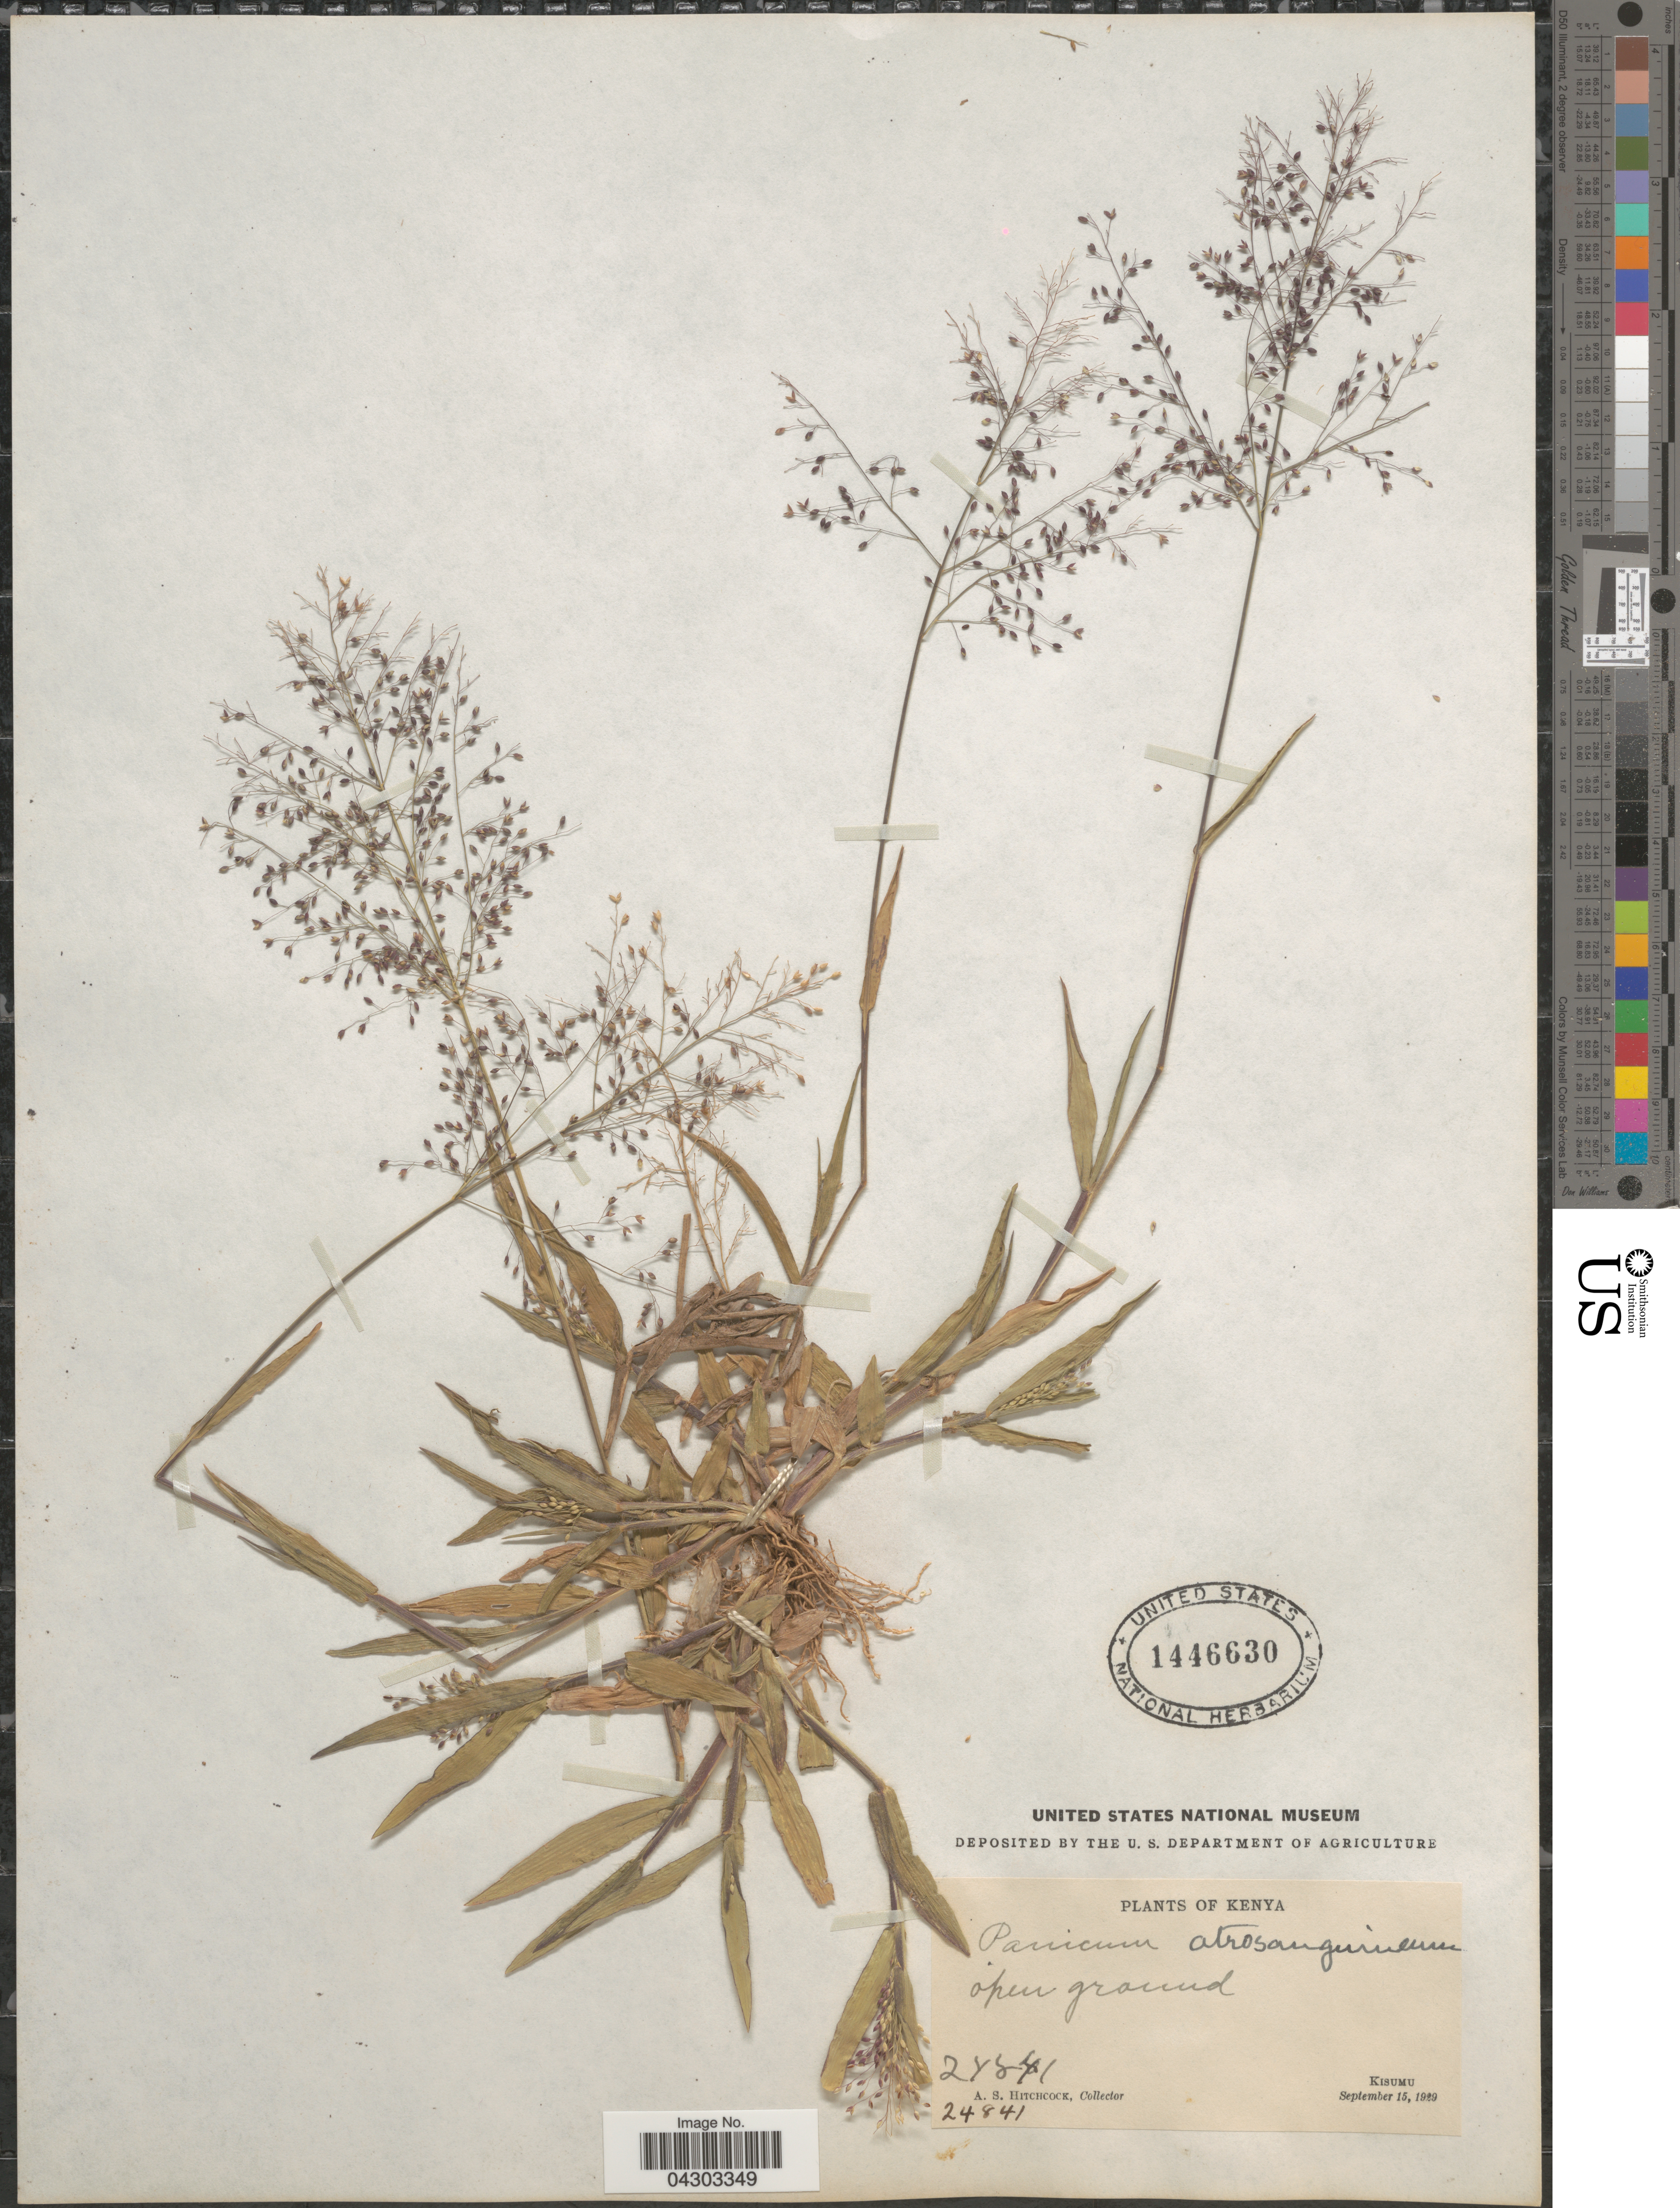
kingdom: Plantae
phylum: Tracheophyta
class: Liliopsida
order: Poales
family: Poaceae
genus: Panicum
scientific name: Panicum austroasiaticum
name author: Ohwi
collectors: A. S. Hitchcock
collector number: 24841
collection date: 1929-09-15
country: Kenya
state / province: Kisumu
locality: Open ground.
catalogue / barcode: US 1446630